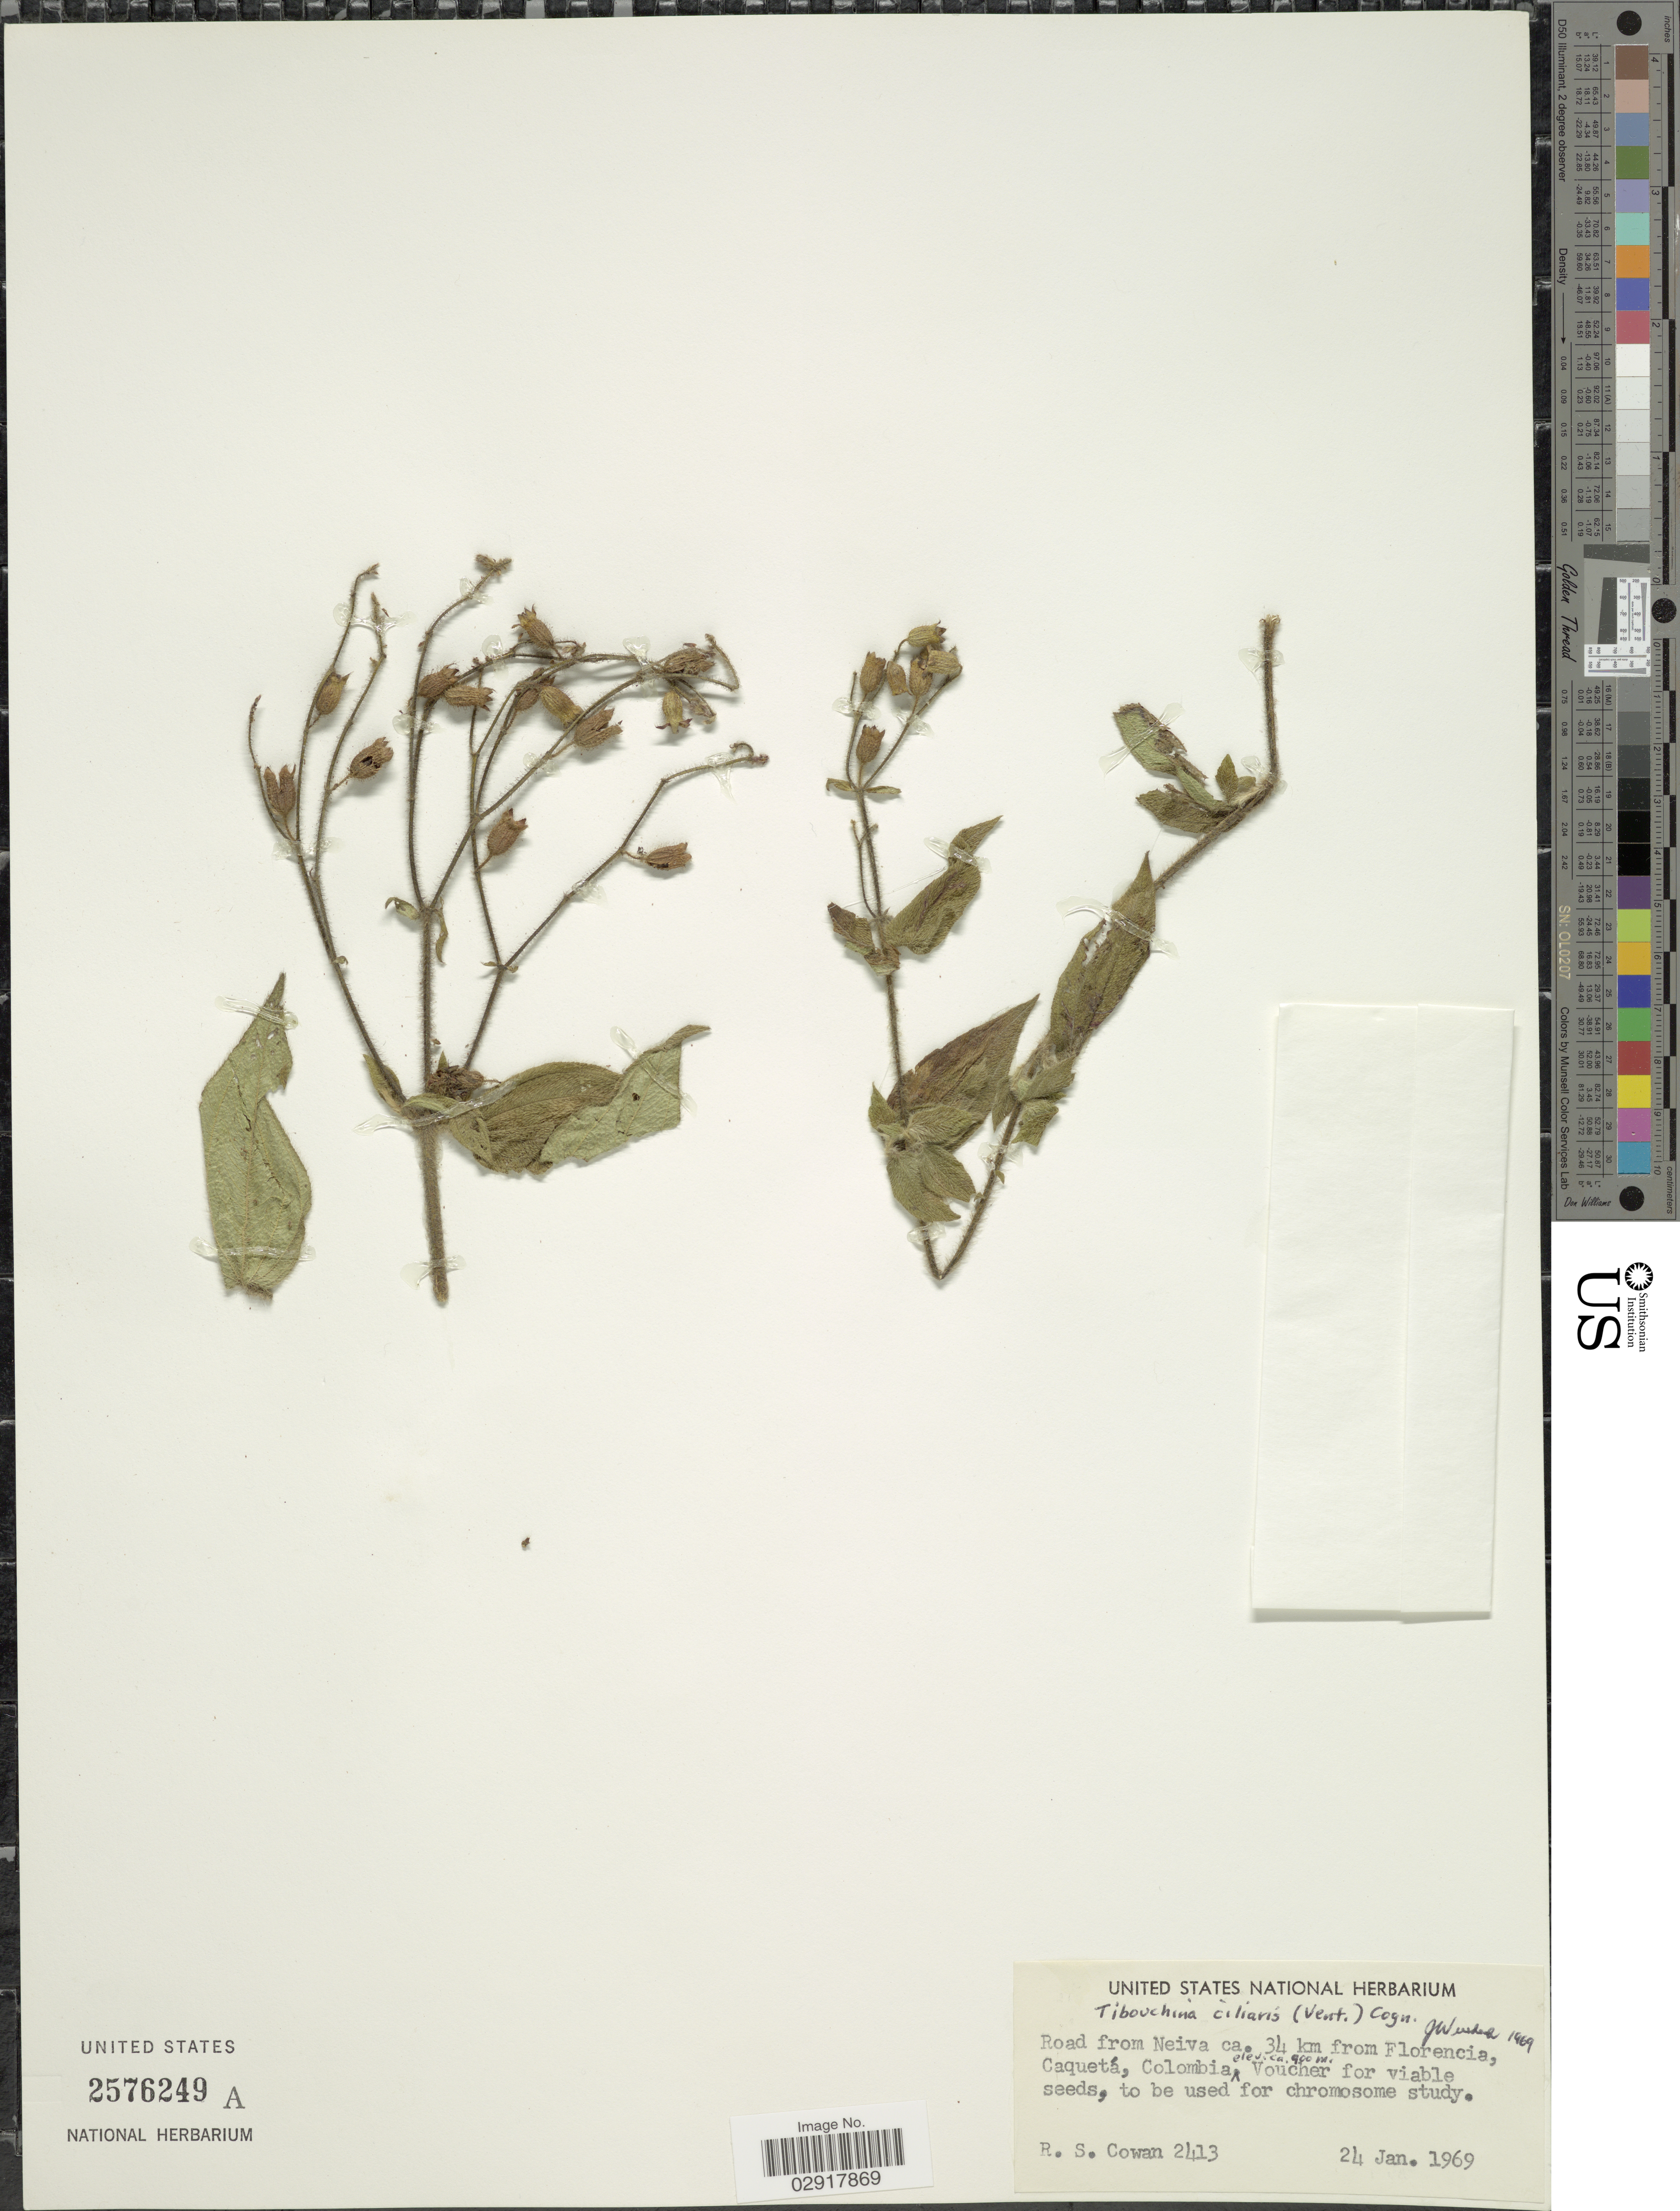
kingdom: Plantae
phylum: Tracheophyta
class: Magnoliopsida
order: Myrtales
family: Melastomataceae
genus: Chaetogastra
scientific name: Chaetogastra ciliaris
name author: (Vent.) DC.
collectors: R. S. Cowan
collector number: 2413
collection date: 1969-01-24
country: Colombia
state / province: Caquetá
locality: Road from Neiva ca. 34 km from Florencia, Caquetá, Colombia.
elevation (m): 900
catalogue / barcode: US 2576249A